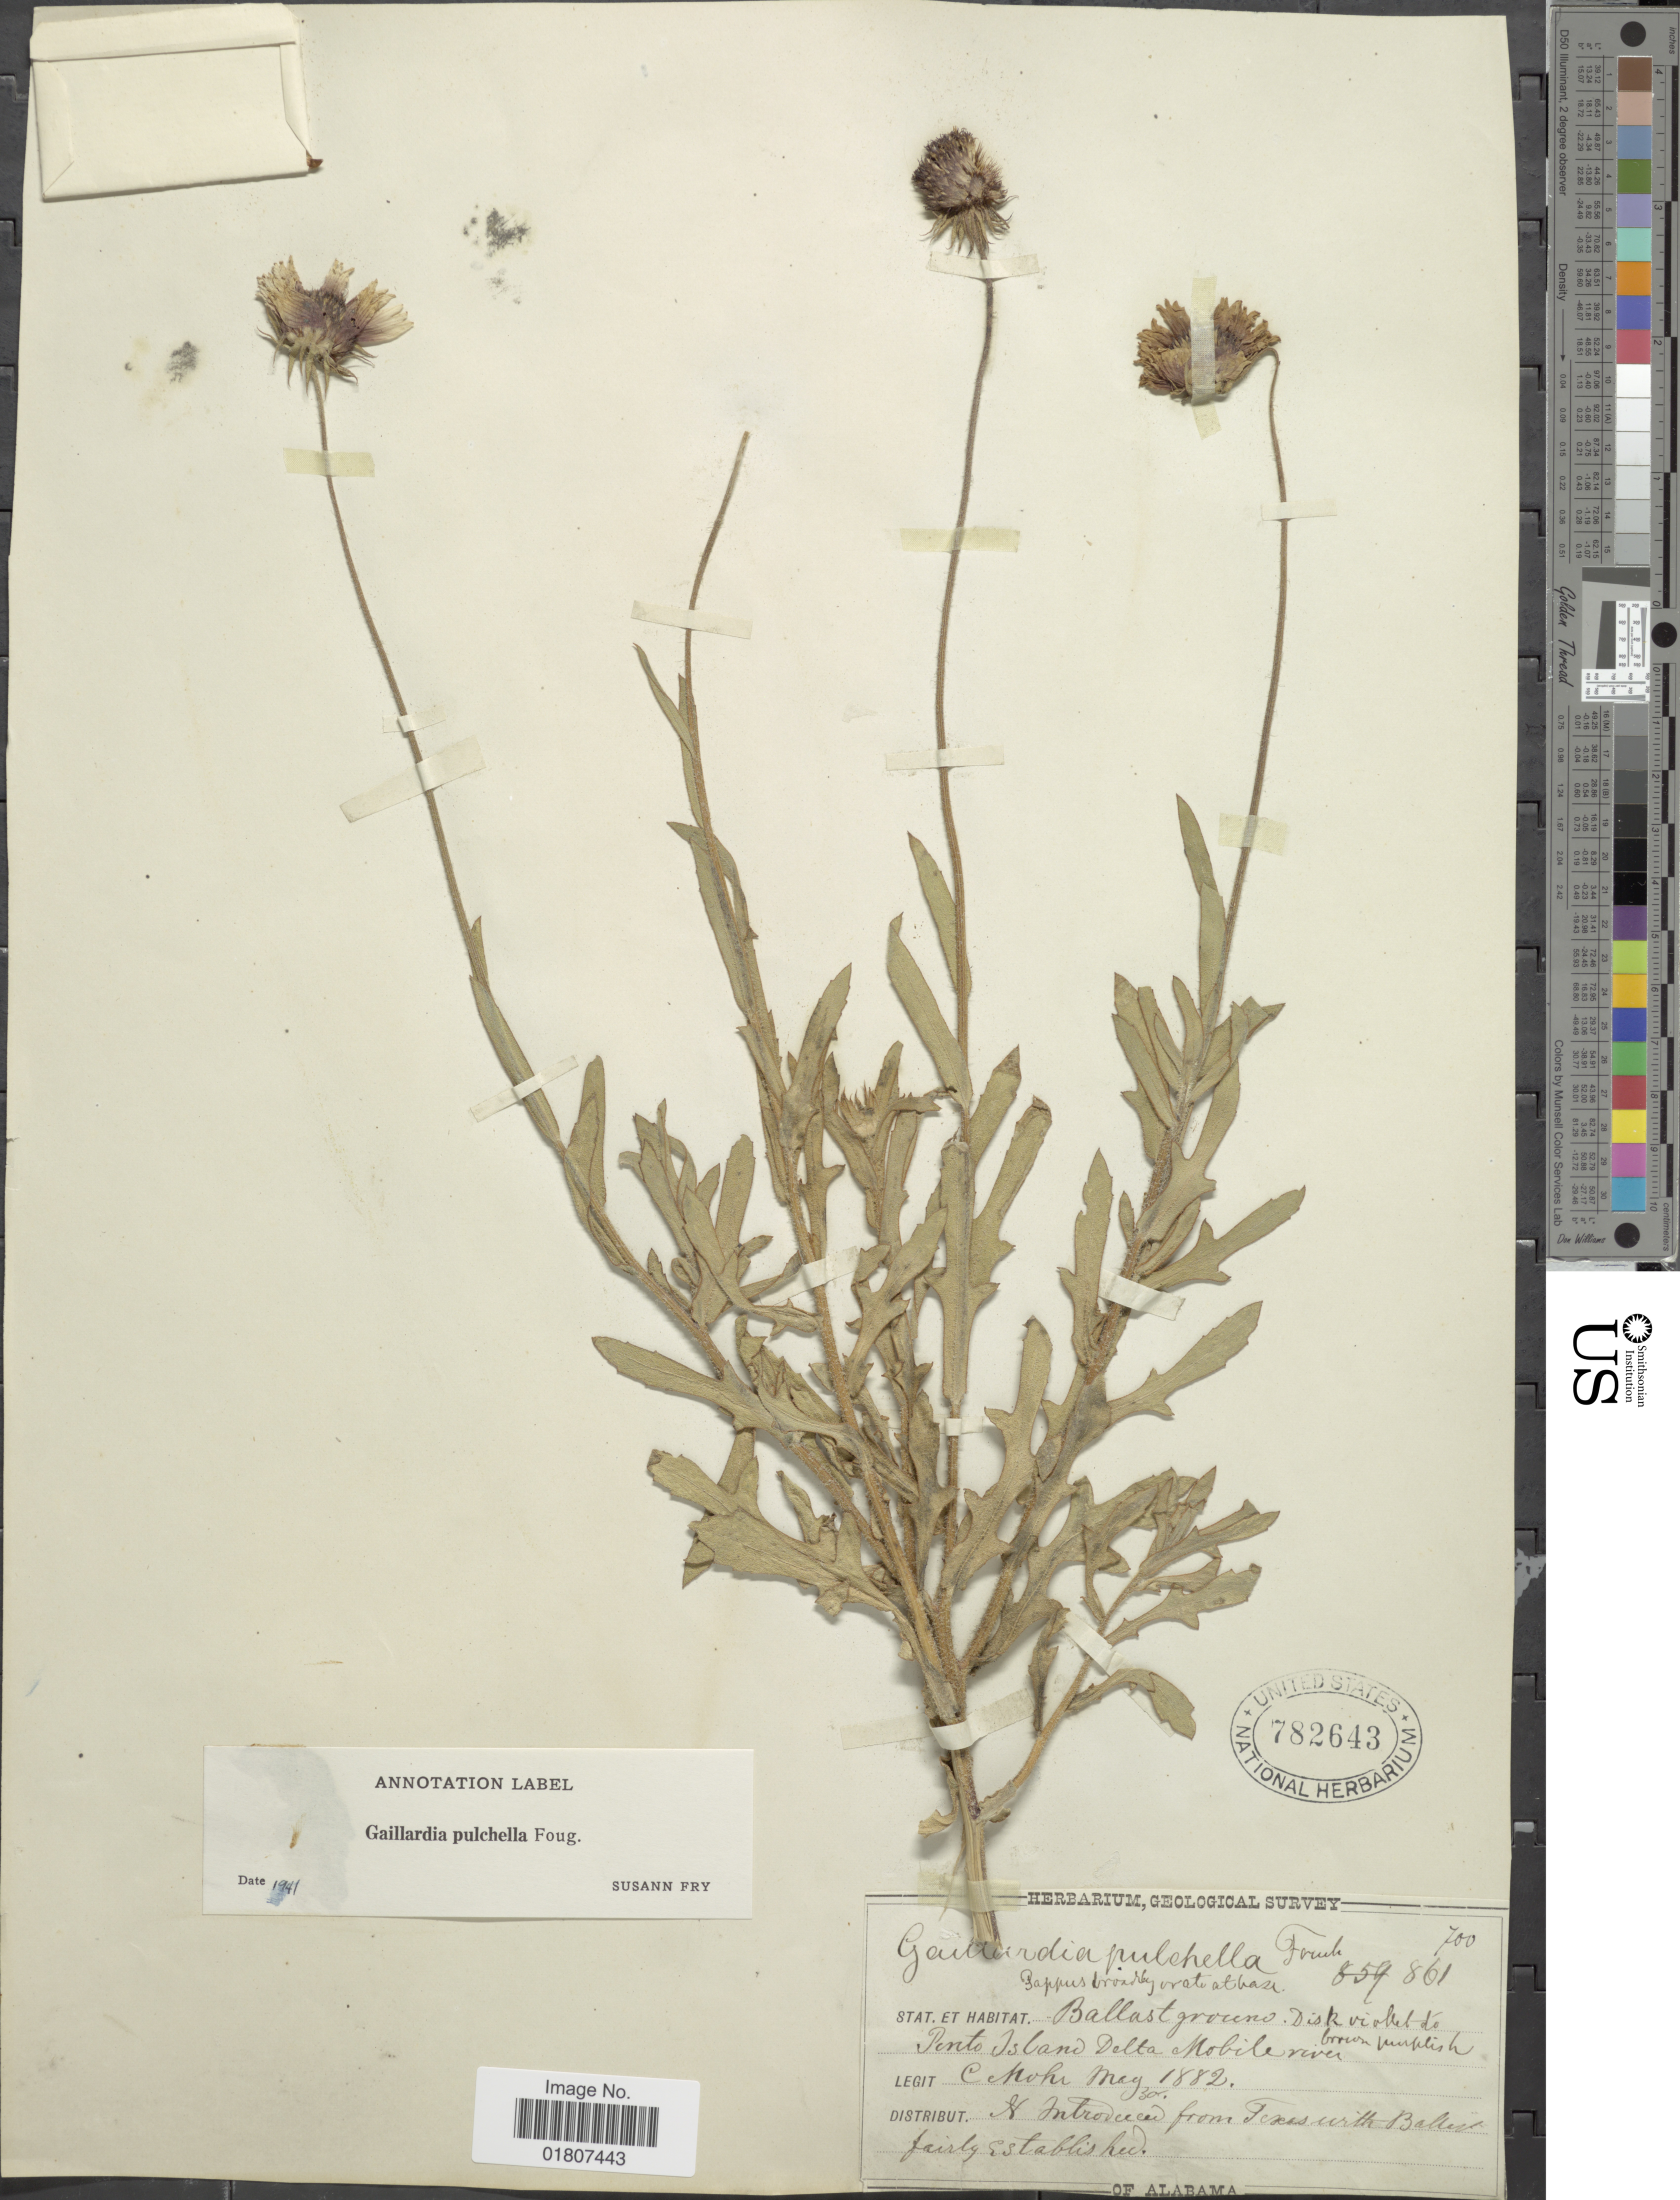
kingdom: Plantae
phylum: Tracheophyta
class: Magnoliopsida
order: Asterales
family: Asteraceae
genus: Gaillardia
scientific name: Gaillardia pulchella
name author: Foug.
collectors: Mohr, C. T. (herbarium)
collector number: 861/700*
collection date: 1882-05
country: United States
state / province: Alabama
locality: Pento Island Delta Mobile river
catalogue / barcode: US 782643